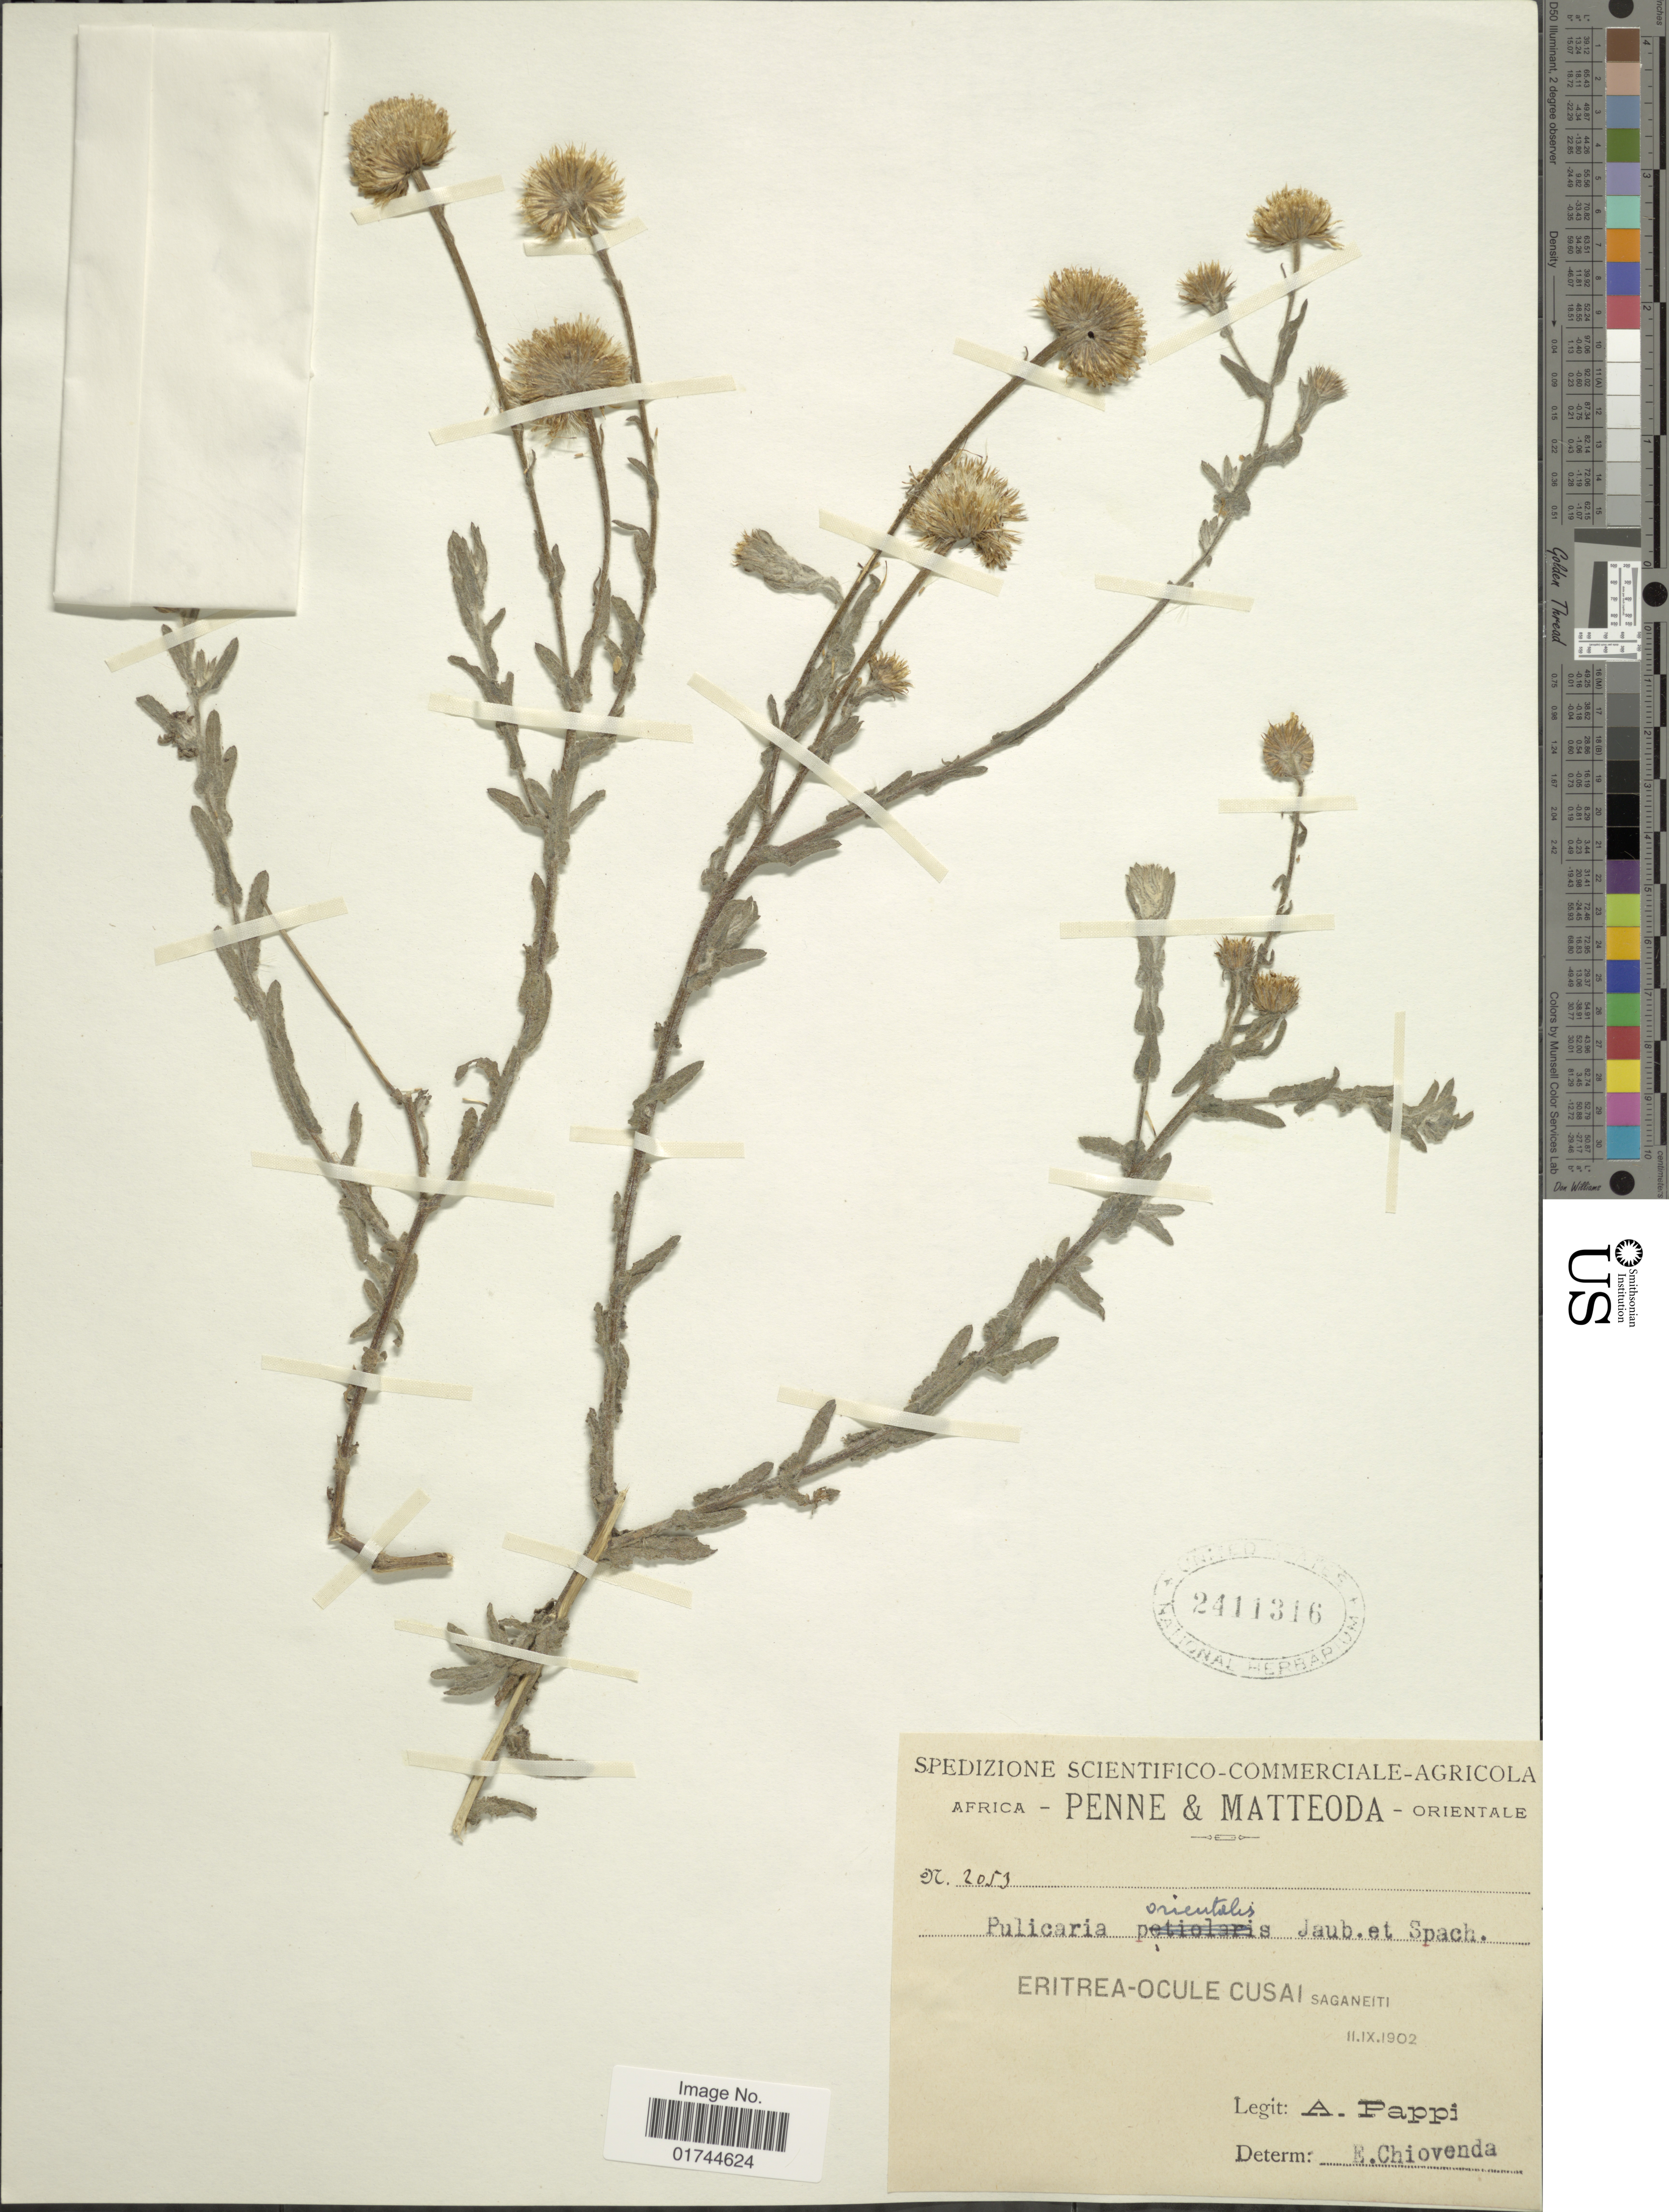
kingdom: Plantae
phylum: Tracheophyta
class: Magnoliopsida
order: Asterales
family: Asteraceae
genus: Pulicaria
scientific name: Pulicaria orientalis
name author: Jaubert & Spach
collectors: A. Pappi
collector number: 2053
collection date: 1902-09-11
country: Eritrea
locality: Eritrea-Ocule Cusai Saganeiti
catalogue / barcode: US 2411316